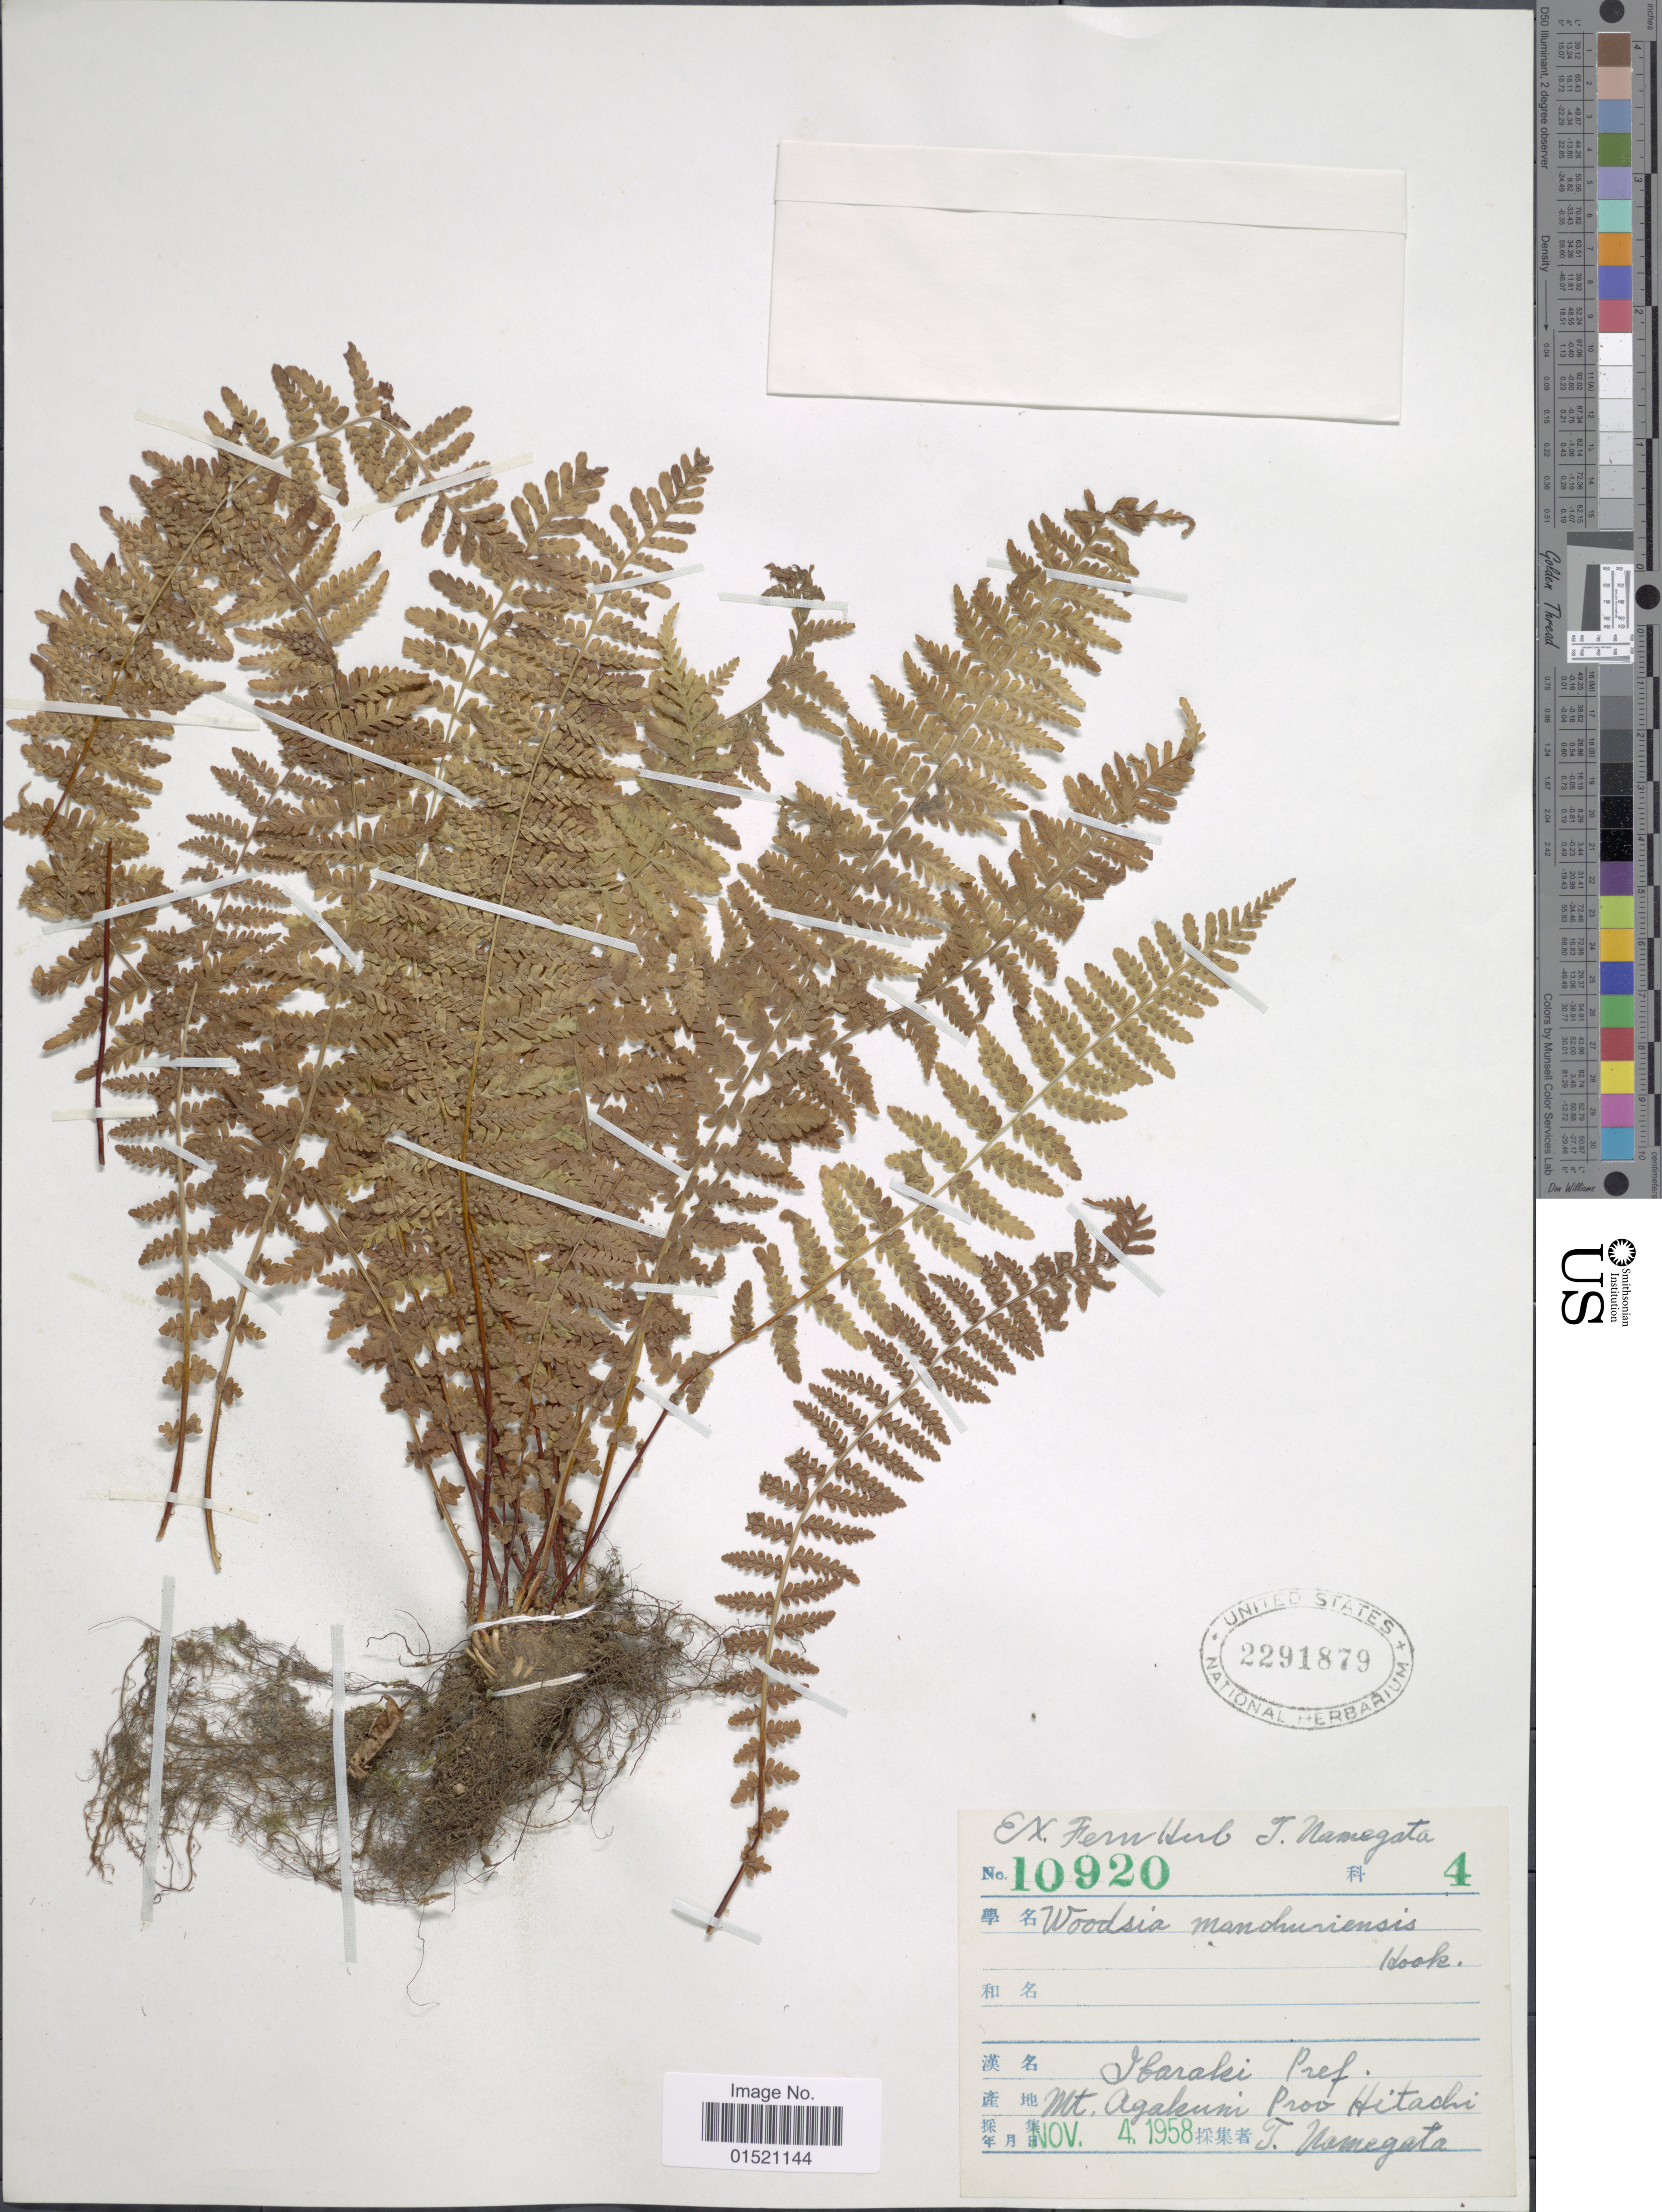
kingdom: Plantae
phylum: Tracheophyta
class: Polypodiopsida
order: Polypodiales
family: Woodsiaceae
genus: Woodsia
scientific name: Woodsia manchuriensis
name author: Hook.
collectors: T. Namegata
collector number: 10920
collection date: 1958-11-04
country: Japan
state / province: Ibaraki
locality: Ibaraki Pref Mt Agakuni Prov Hitachi.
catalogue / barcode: US 2291879